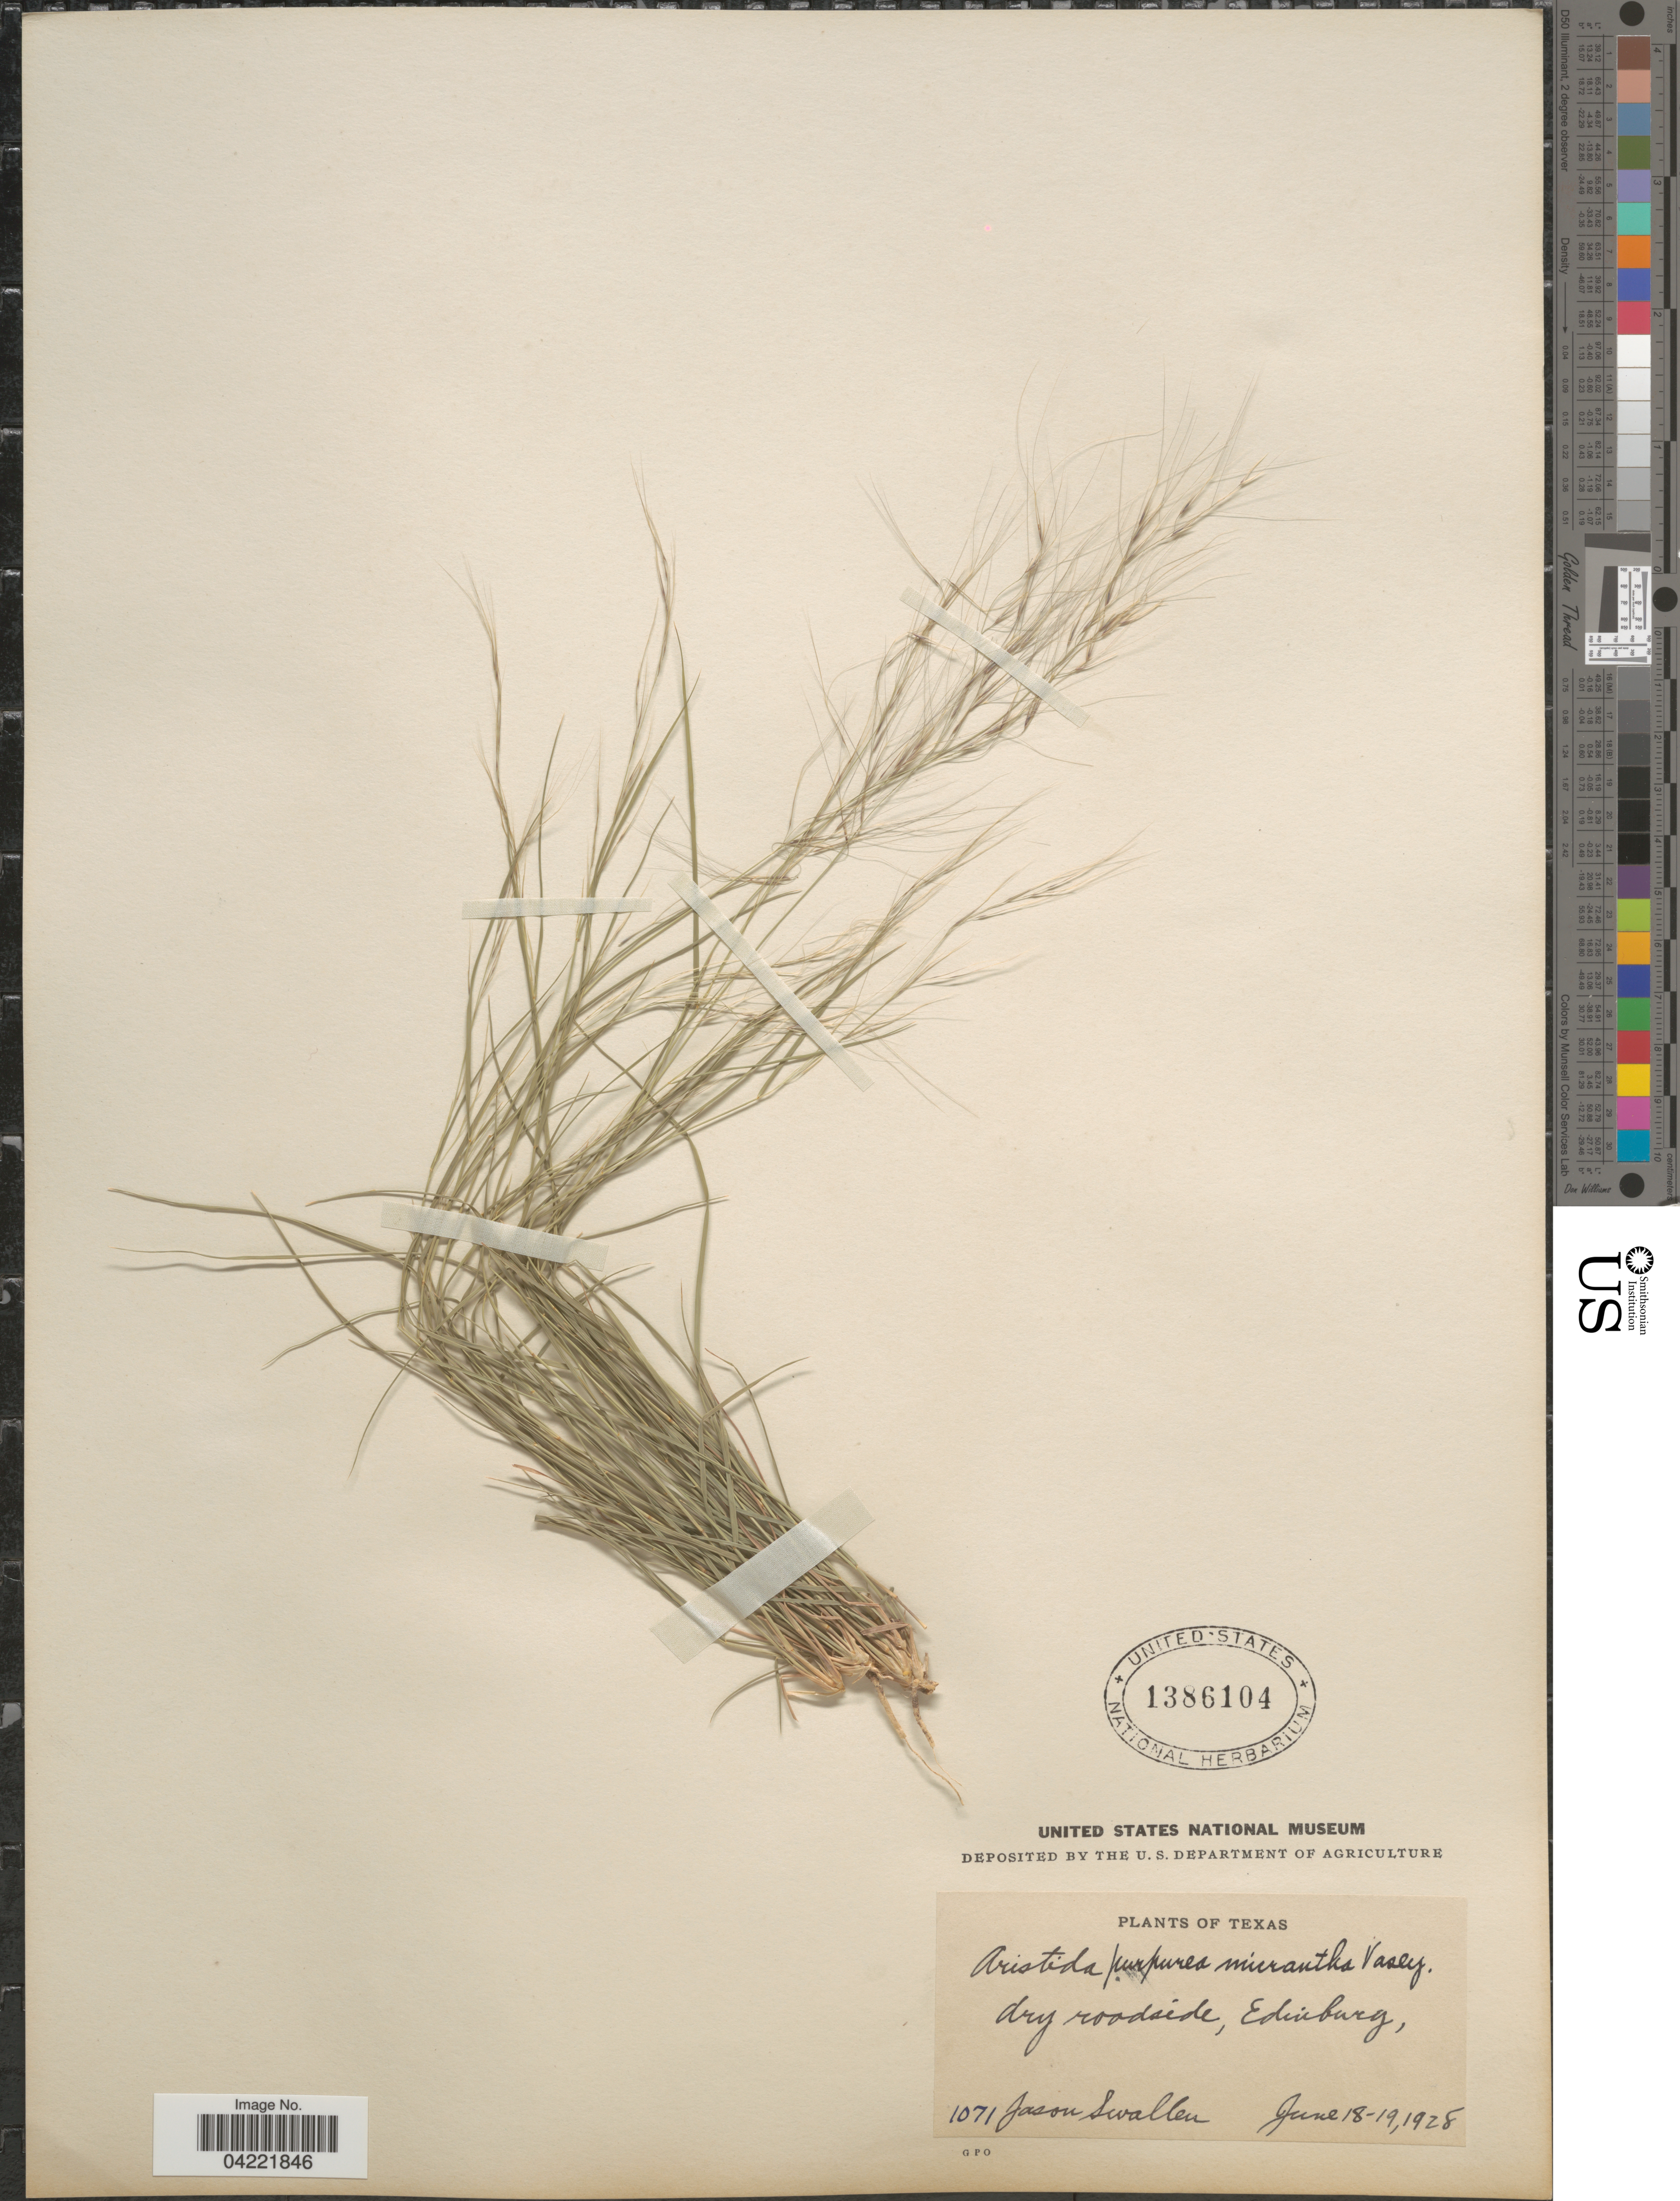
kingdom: Plantae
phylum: Tracheophyta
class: Liliopsida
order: Poales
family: Poaceae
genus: Aristida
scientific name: Aristida purpurea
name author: Nutt.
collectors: J. R. Swallen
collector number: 1071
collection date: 1928-06-18/1928-06-19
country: United States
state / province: Texas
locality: Dry roadside, Edinburg.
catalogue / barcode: US 1386104